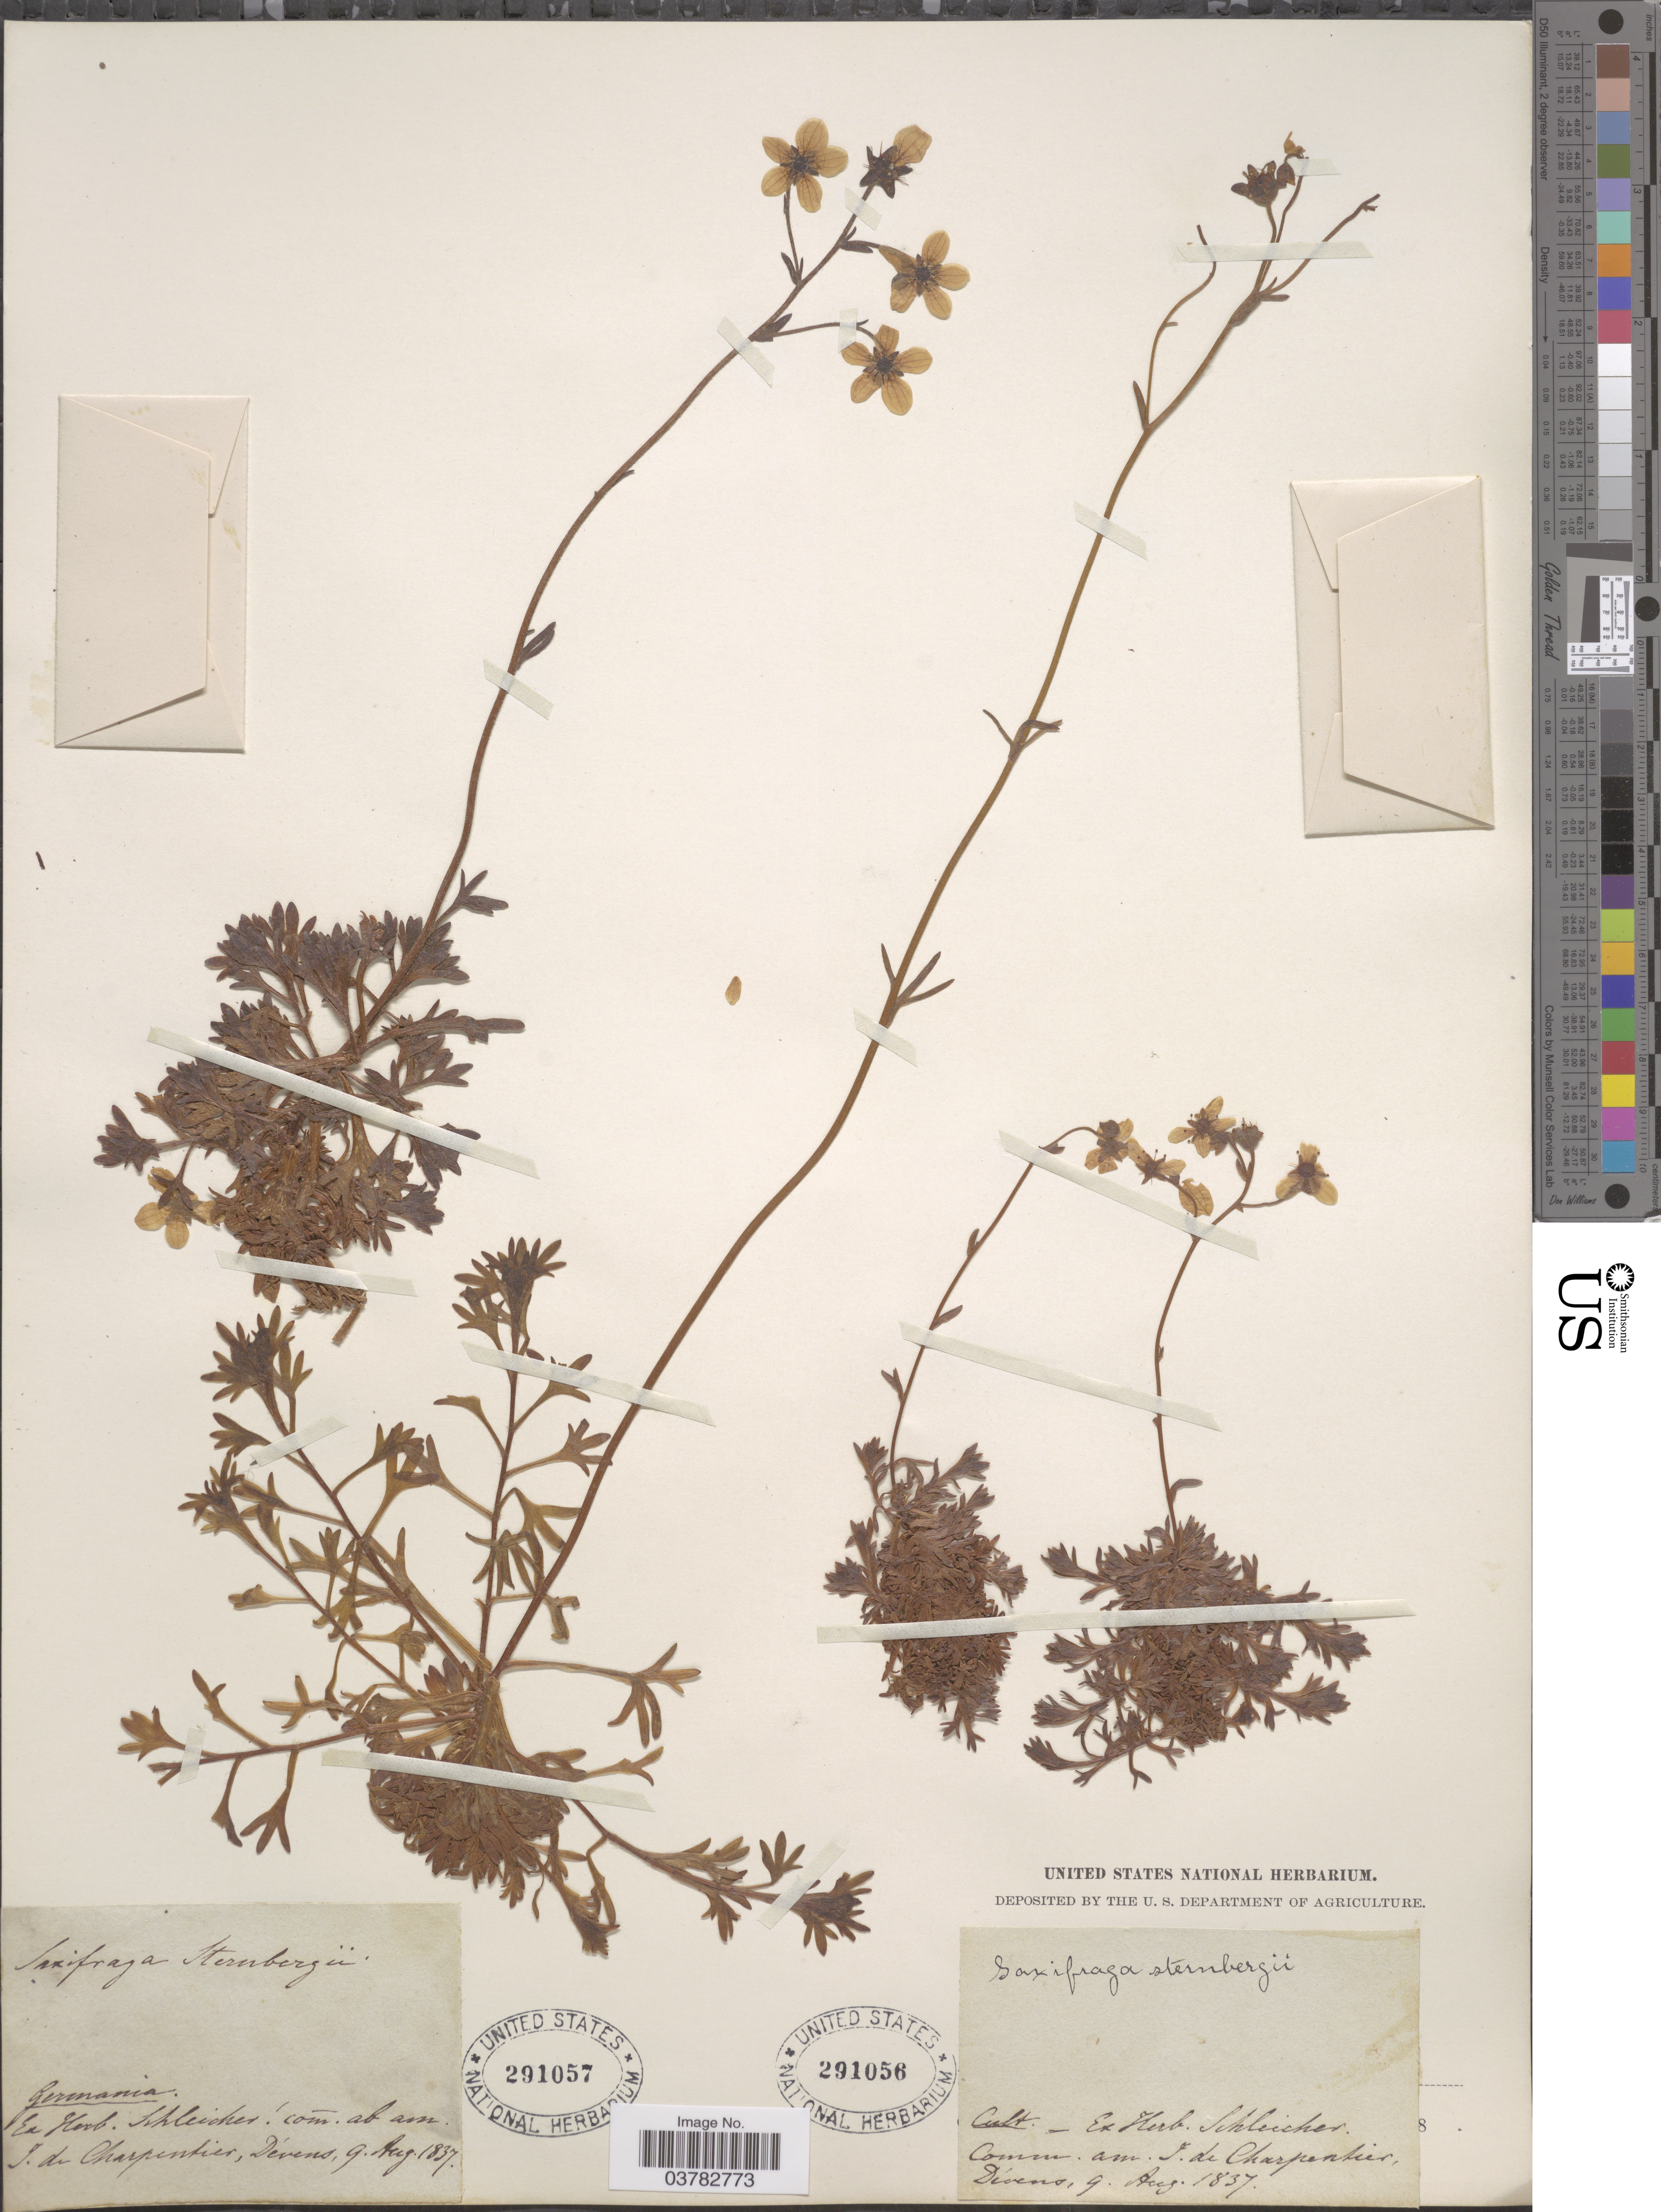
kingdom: Plantae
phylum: Tracheophyta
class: Magnoliopsida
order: Saxifragales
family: Saxifragaceae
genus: Saxifraga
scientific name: Saxifraga sternbergii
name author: Willd.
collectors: ex herb. Schleicher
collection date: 1837-08-09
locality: Dévens. [unsure placement]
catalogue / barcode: US 291056-2